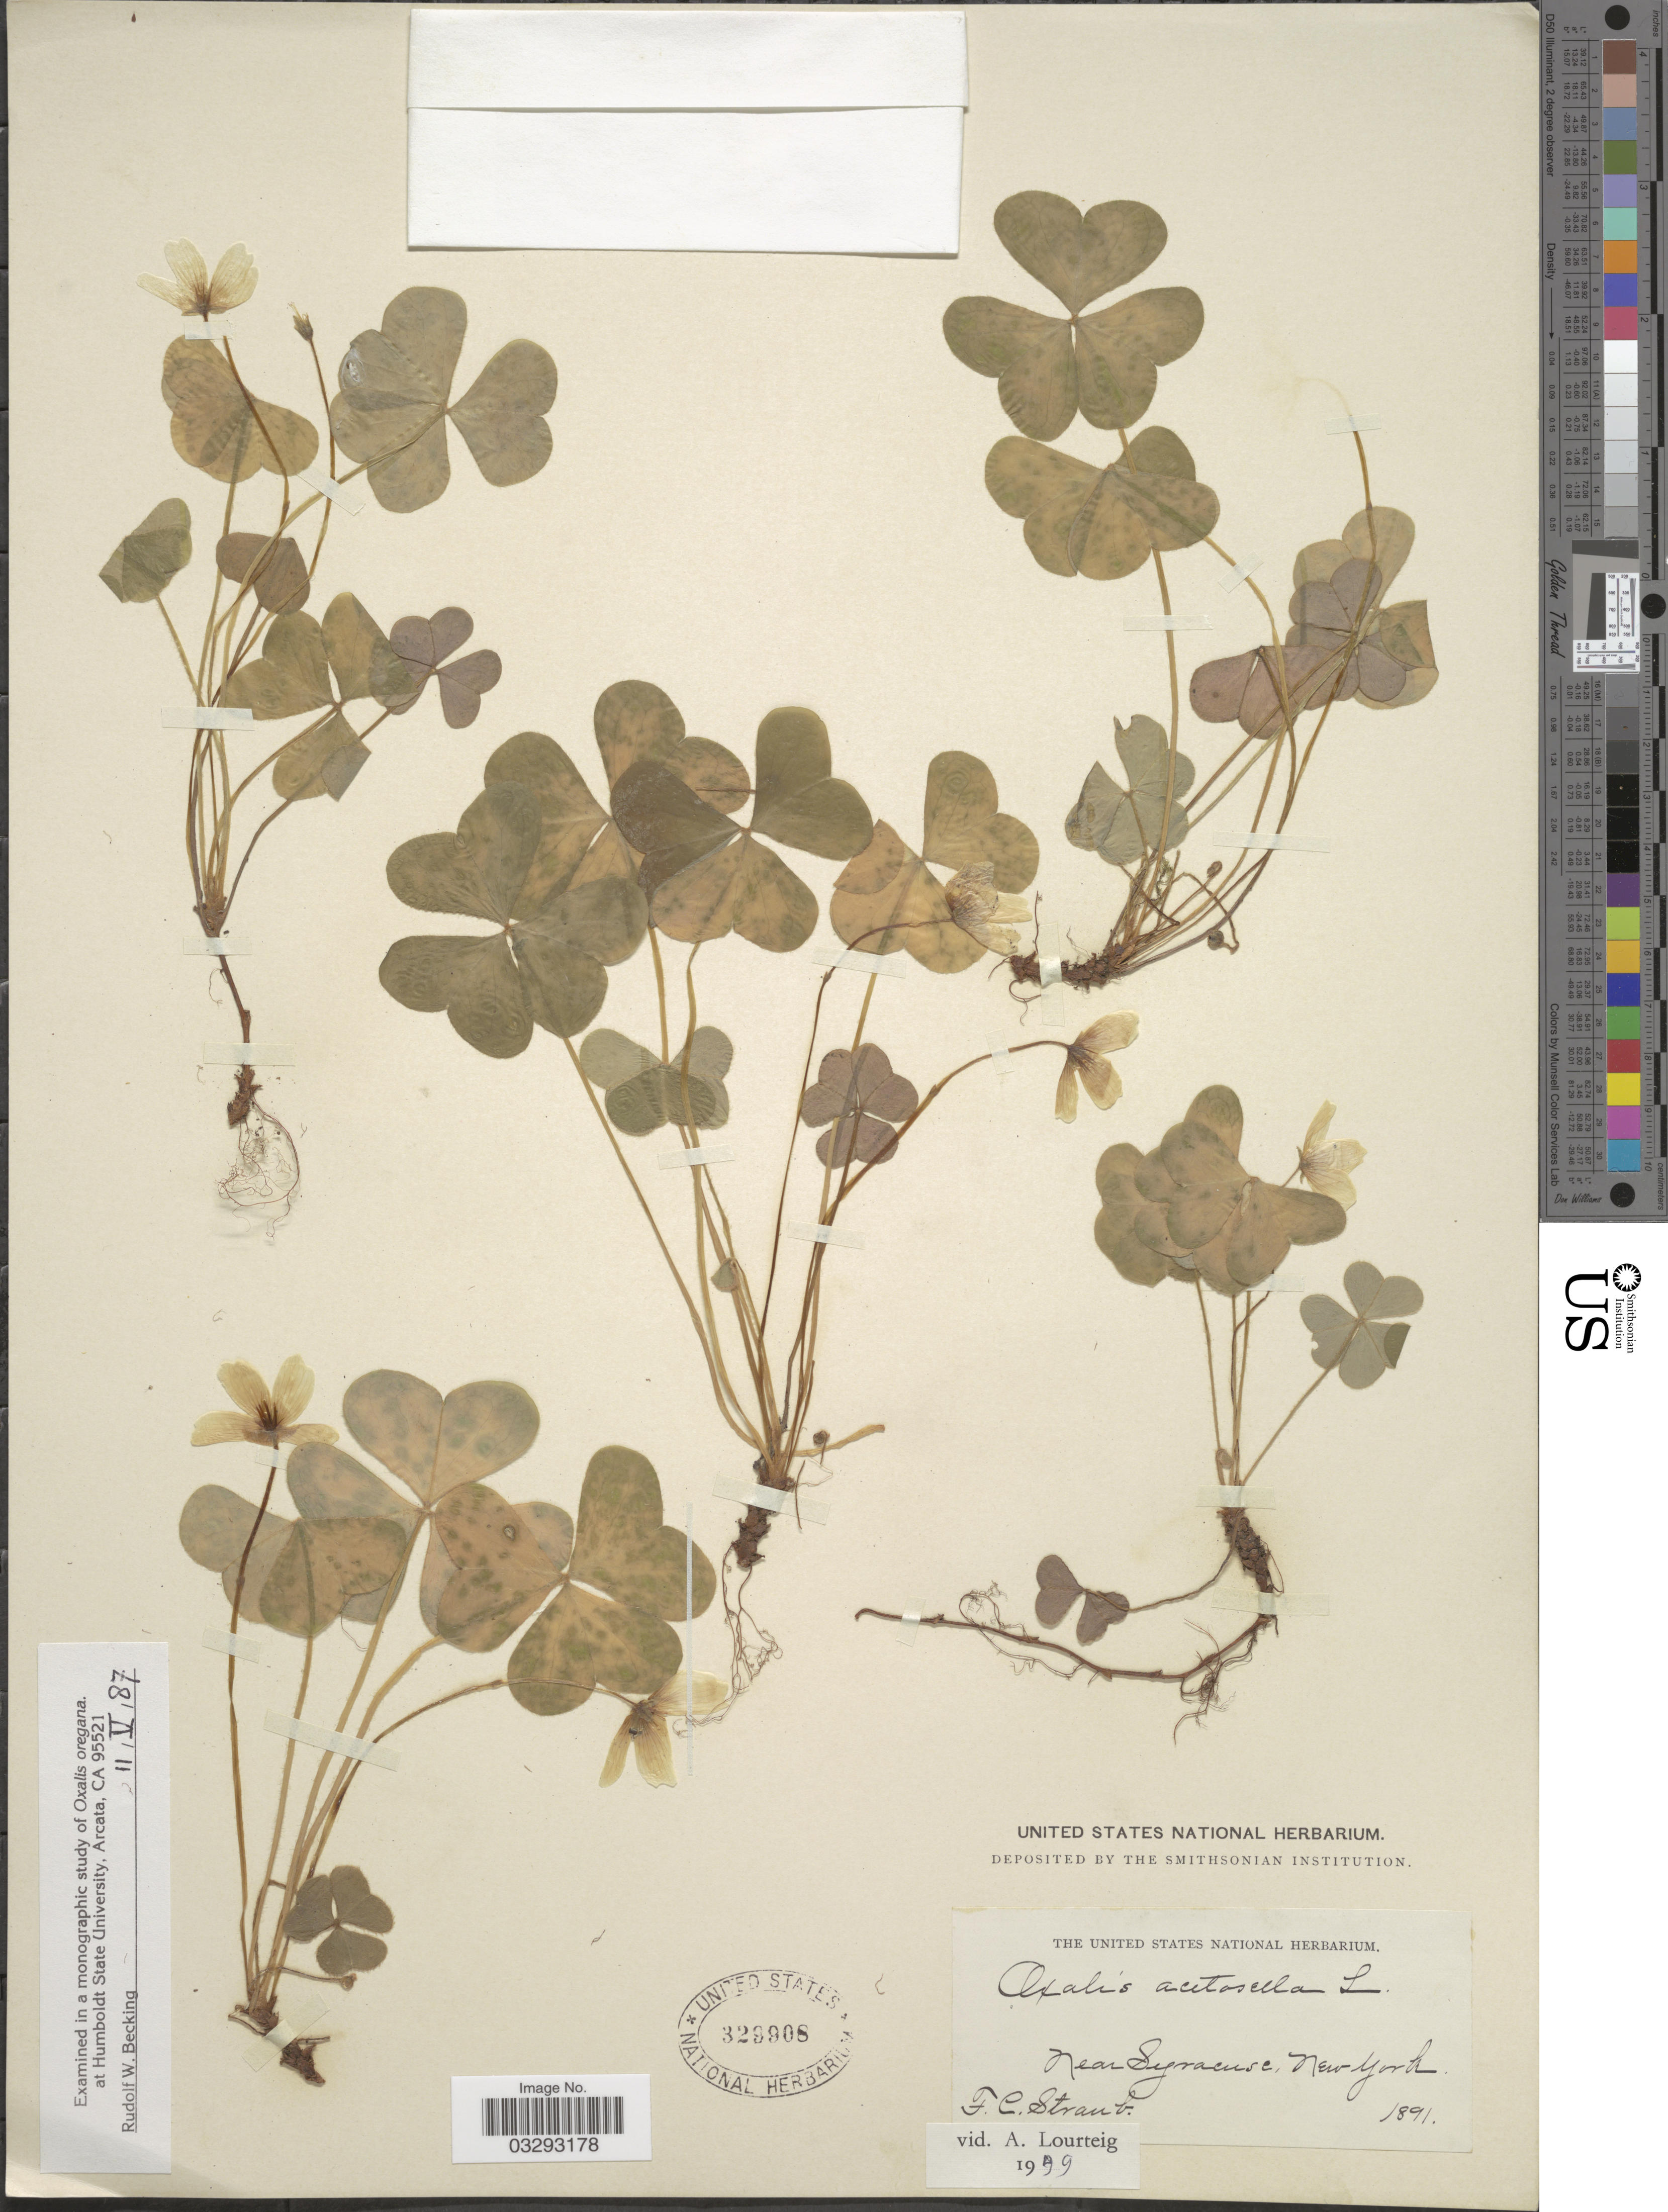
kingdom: Plantae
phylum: Tracheophyta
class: Magnoliopsida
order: Oxalidales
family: Oxalidaceae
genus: Oxalis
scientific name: Oxalis acetosella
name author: L.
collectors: F. Straub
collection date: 1891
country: United States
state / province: New York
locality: Near Syracuse.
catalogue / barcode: US 329908